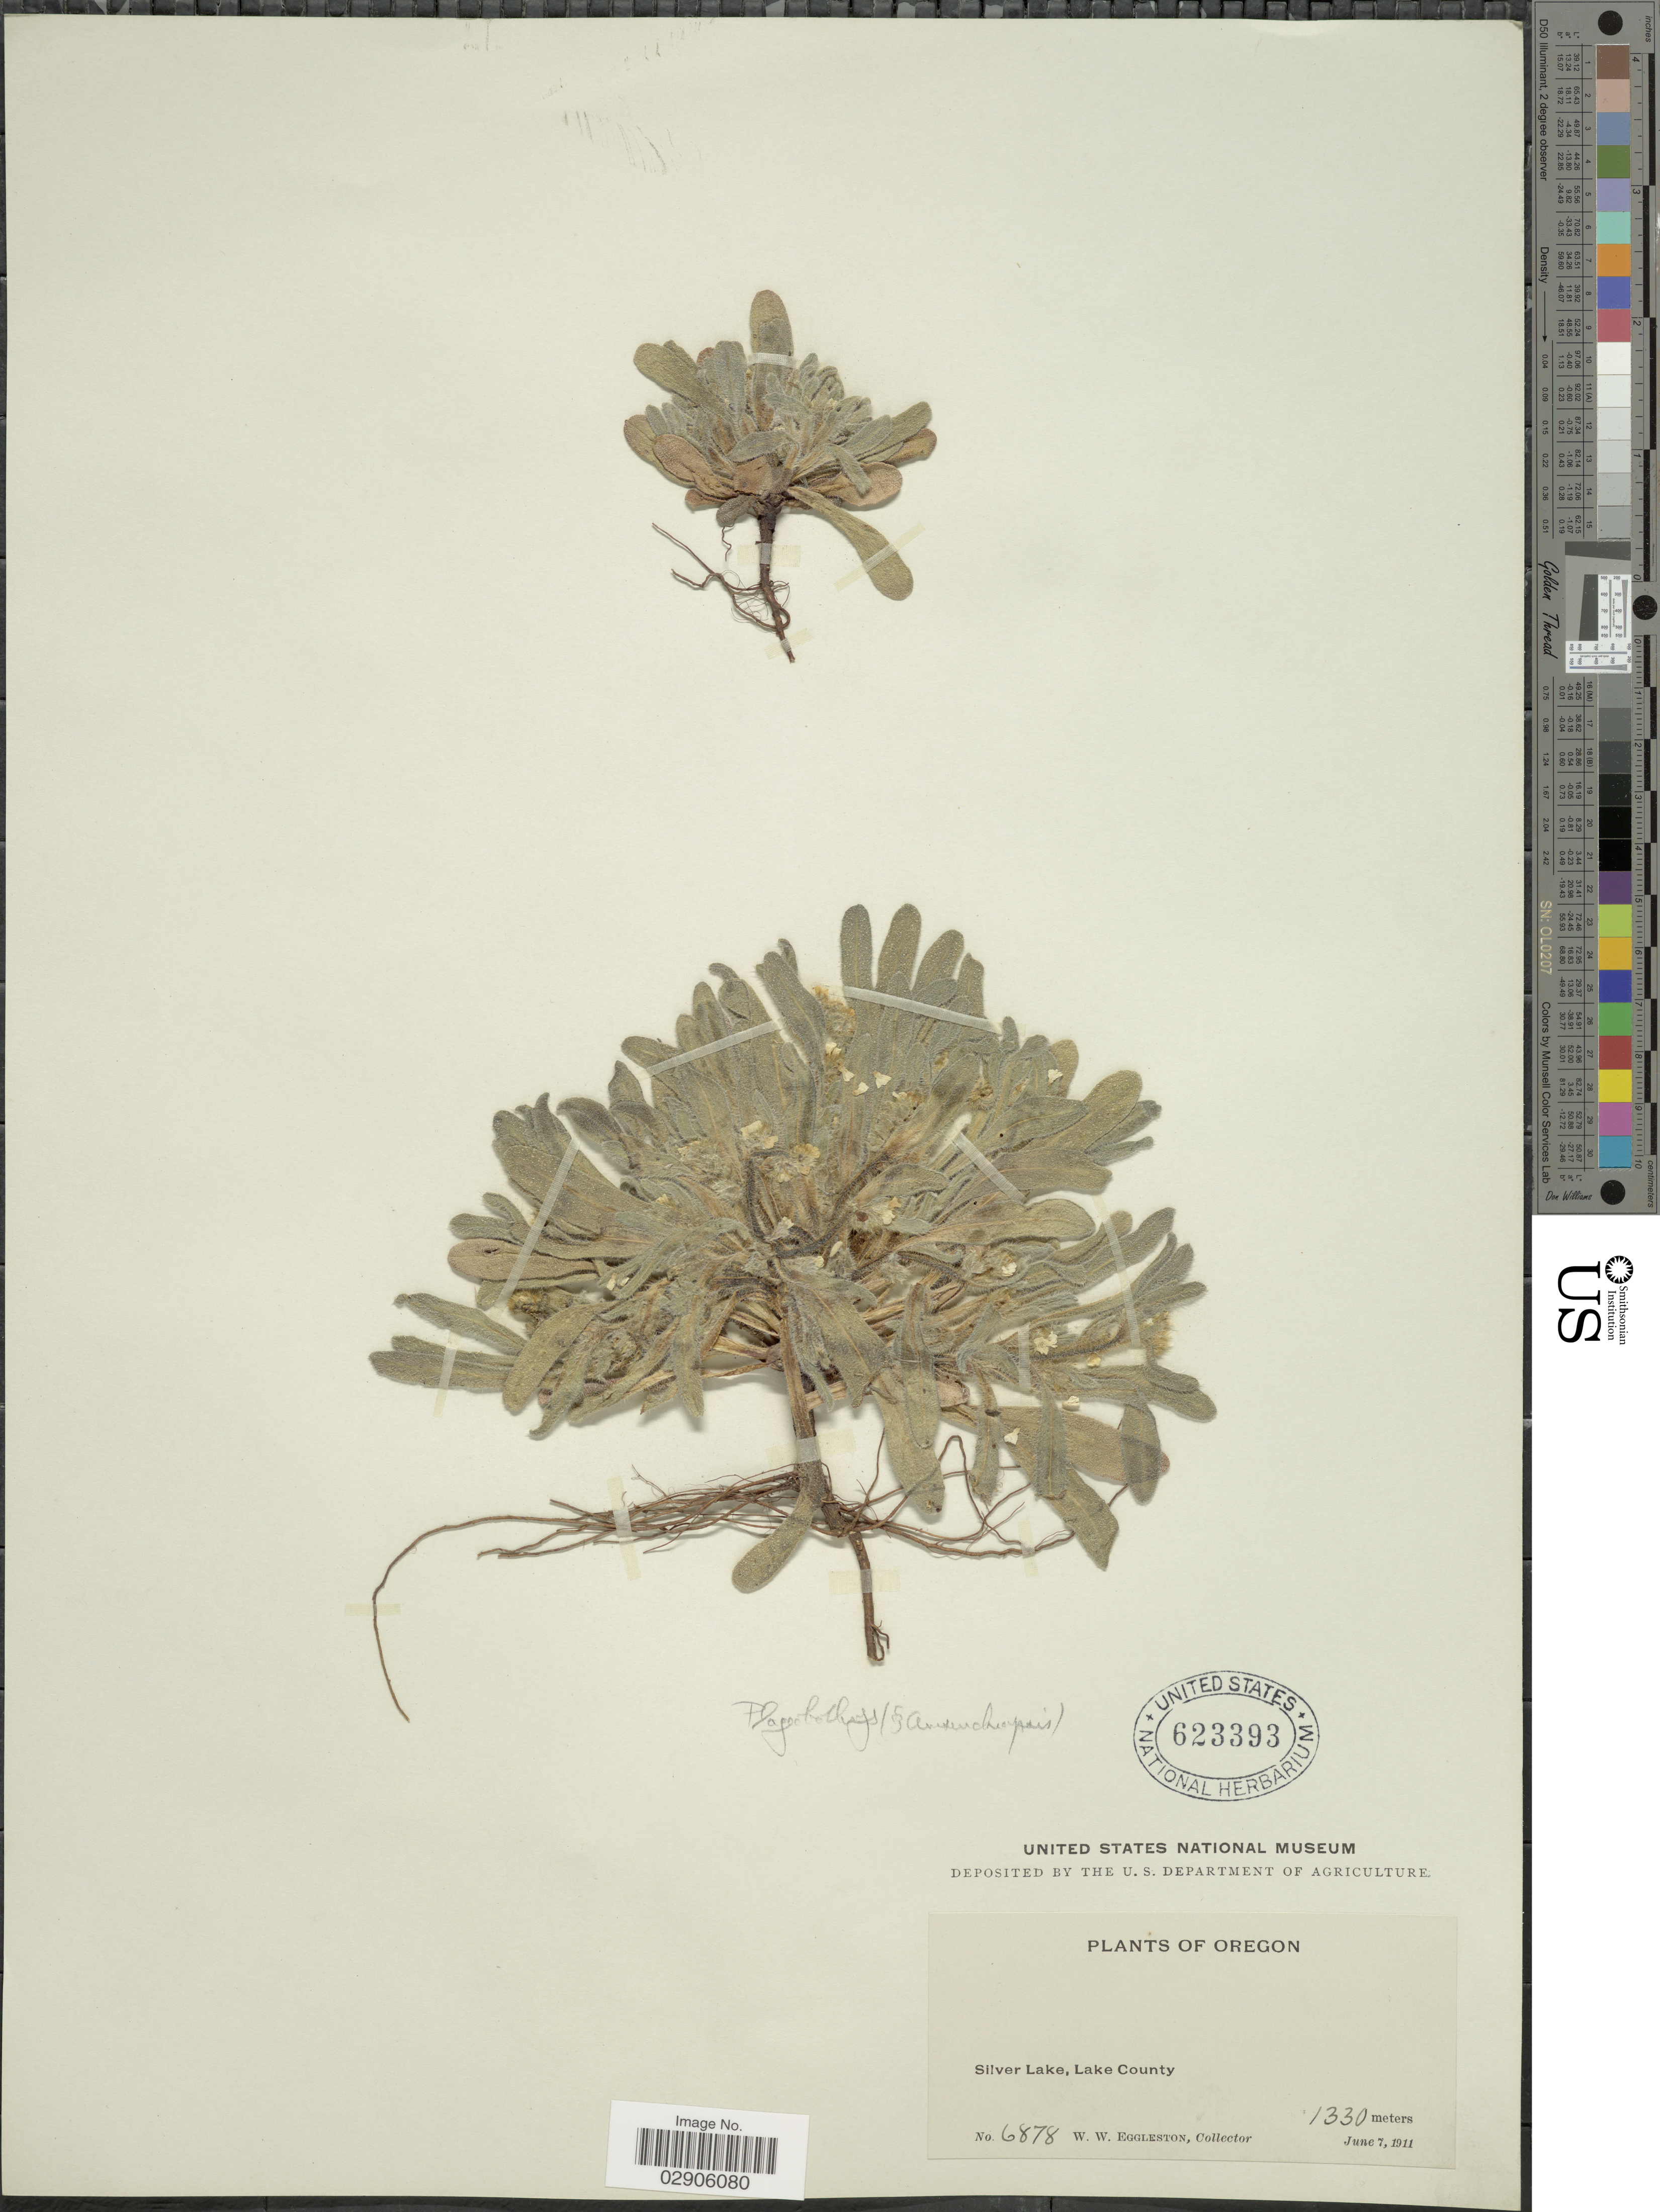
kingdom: Plantae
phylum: Tracheophyta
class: Magnoliopsida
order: Boraginales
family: Boraginaceae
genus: Plagiobothrys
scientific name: Plagiobothrys sp.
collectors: W. W. Eggleston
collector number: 6878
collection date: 1911-06-07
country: United States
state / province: Oregon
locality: Silver Lake, Lake County.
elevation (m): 1330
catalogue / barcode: US 623393